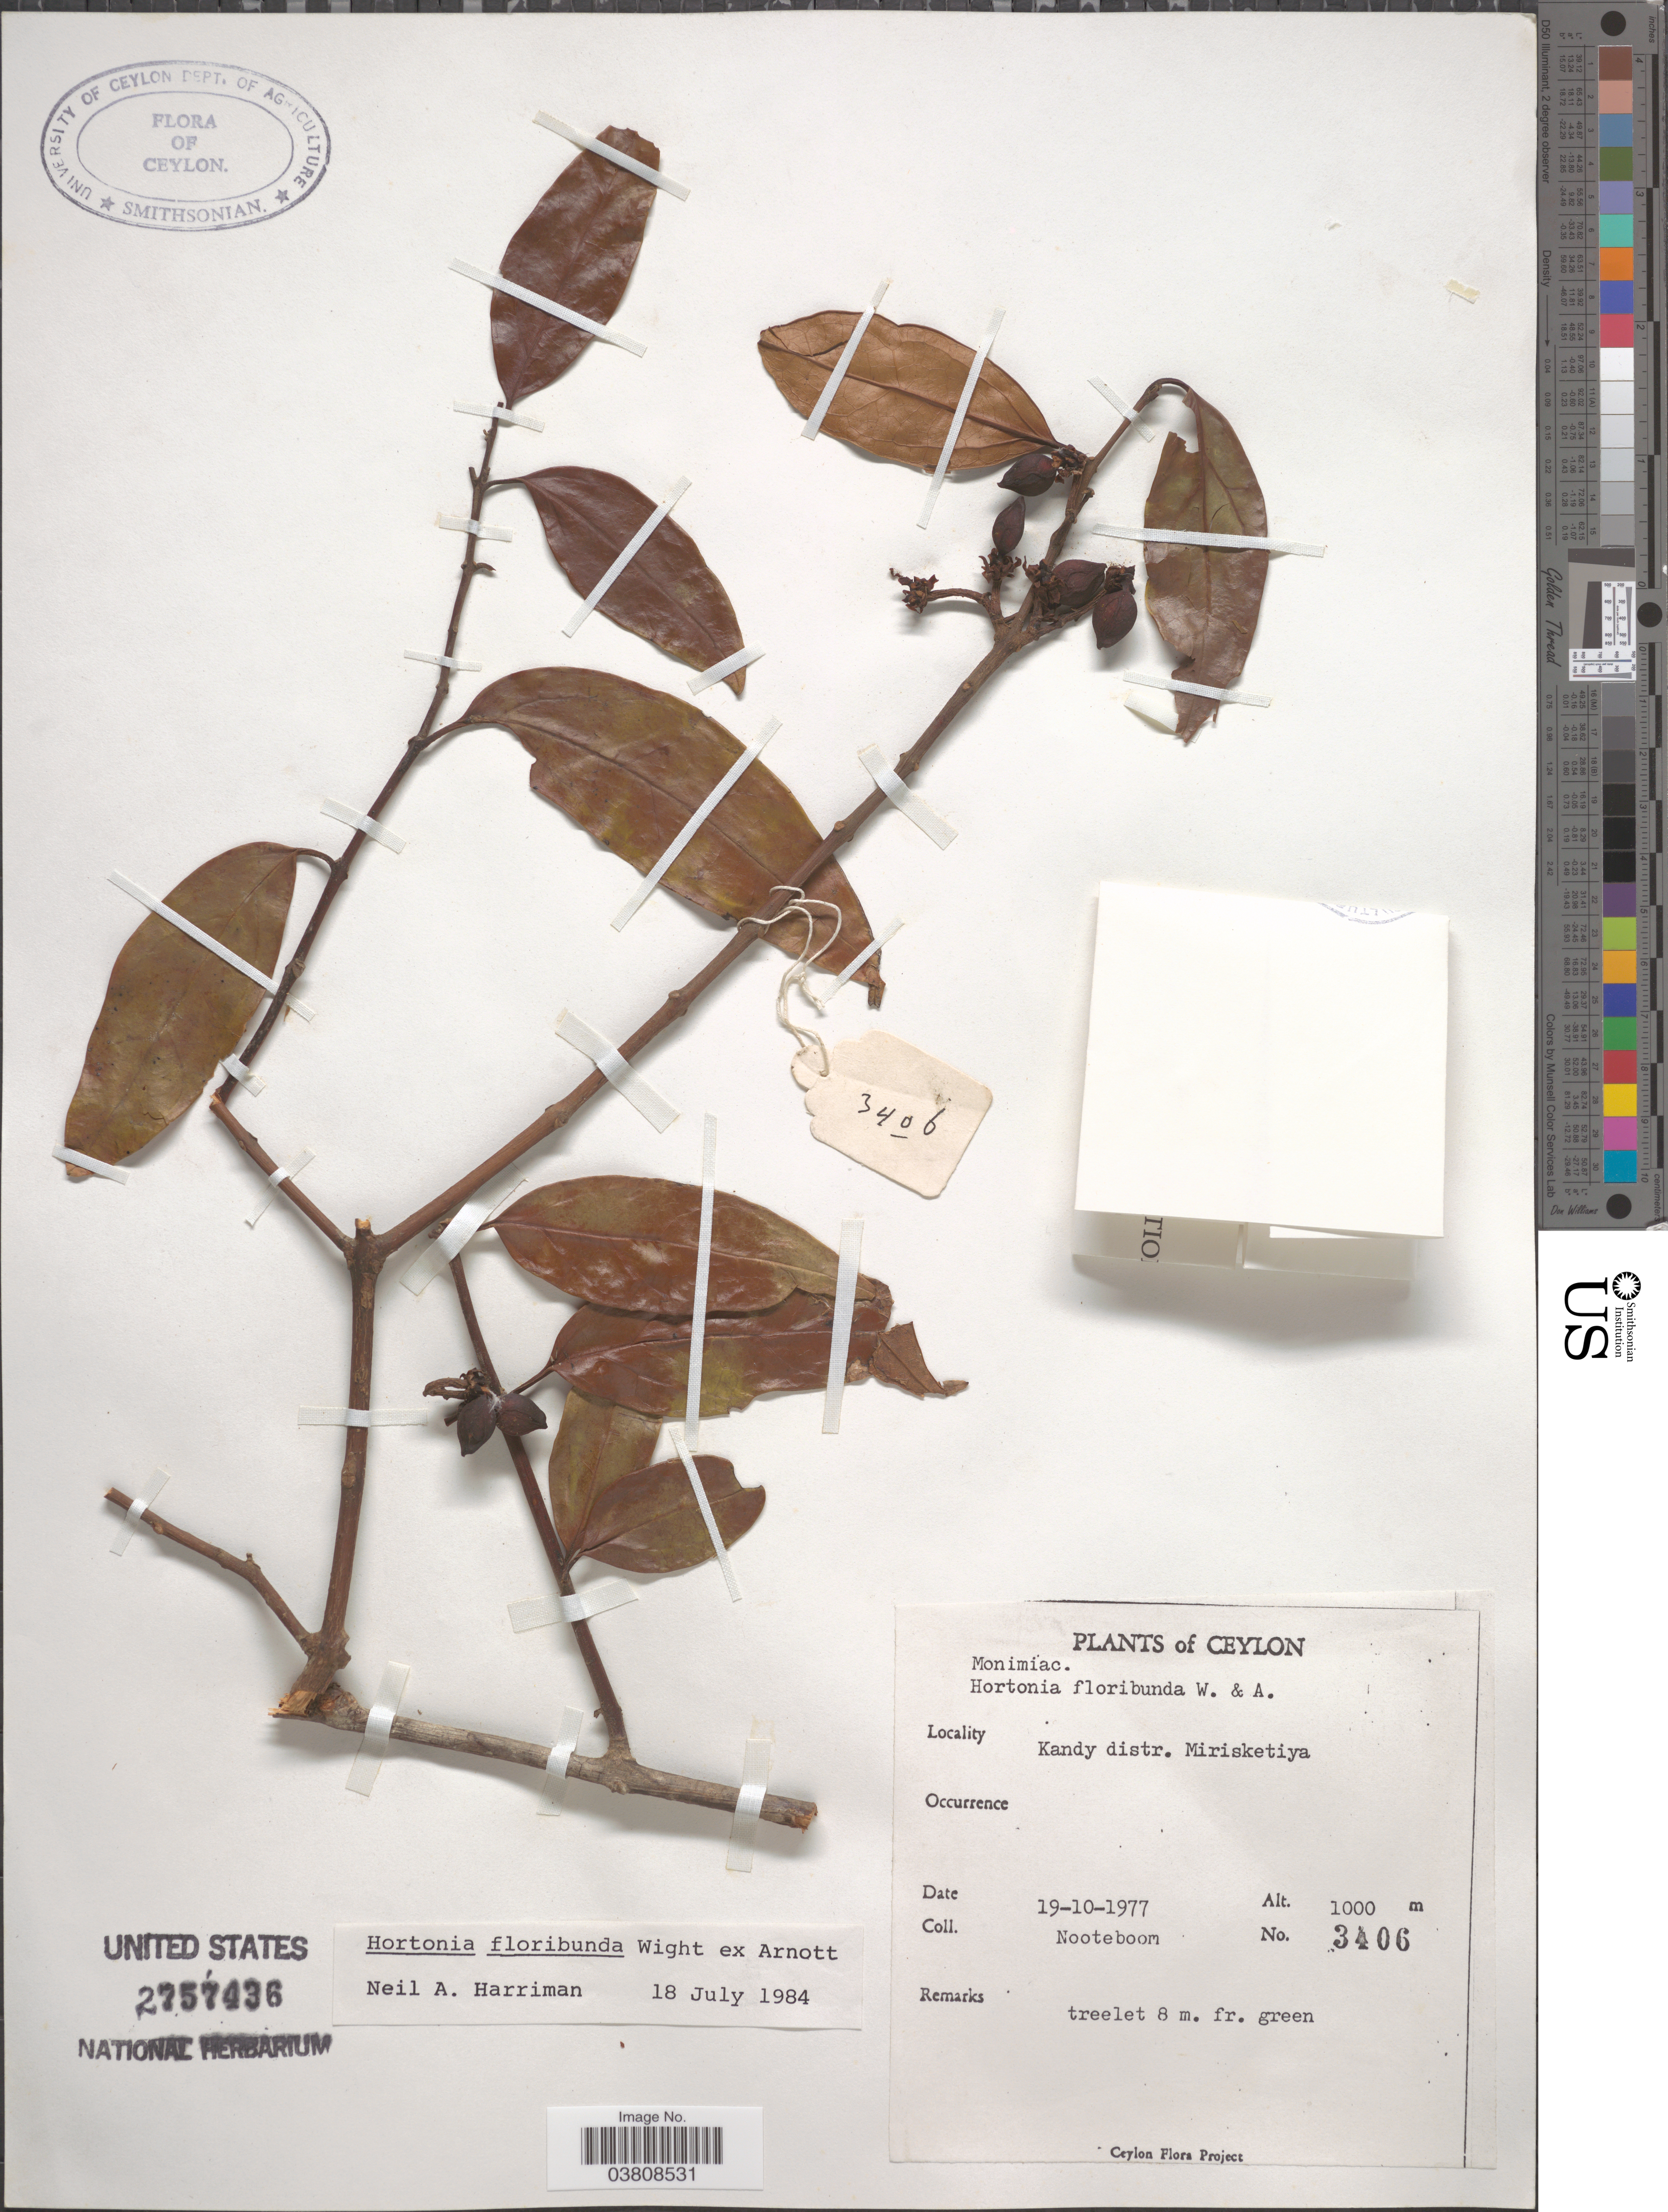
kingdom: Plantae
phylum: Tracheophyta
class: Magnoliopsida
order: Laurales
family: Monimiaceae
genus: Hortonia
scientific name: Hortonia floribunda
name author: Wight ex Arn.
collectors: Nooteboom, --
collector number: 3406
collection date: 1977-10-19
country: Sri Lanka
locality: Ceylon. Kandy distr. Mirisketiya.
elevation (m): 1000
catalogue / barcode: US 2757436